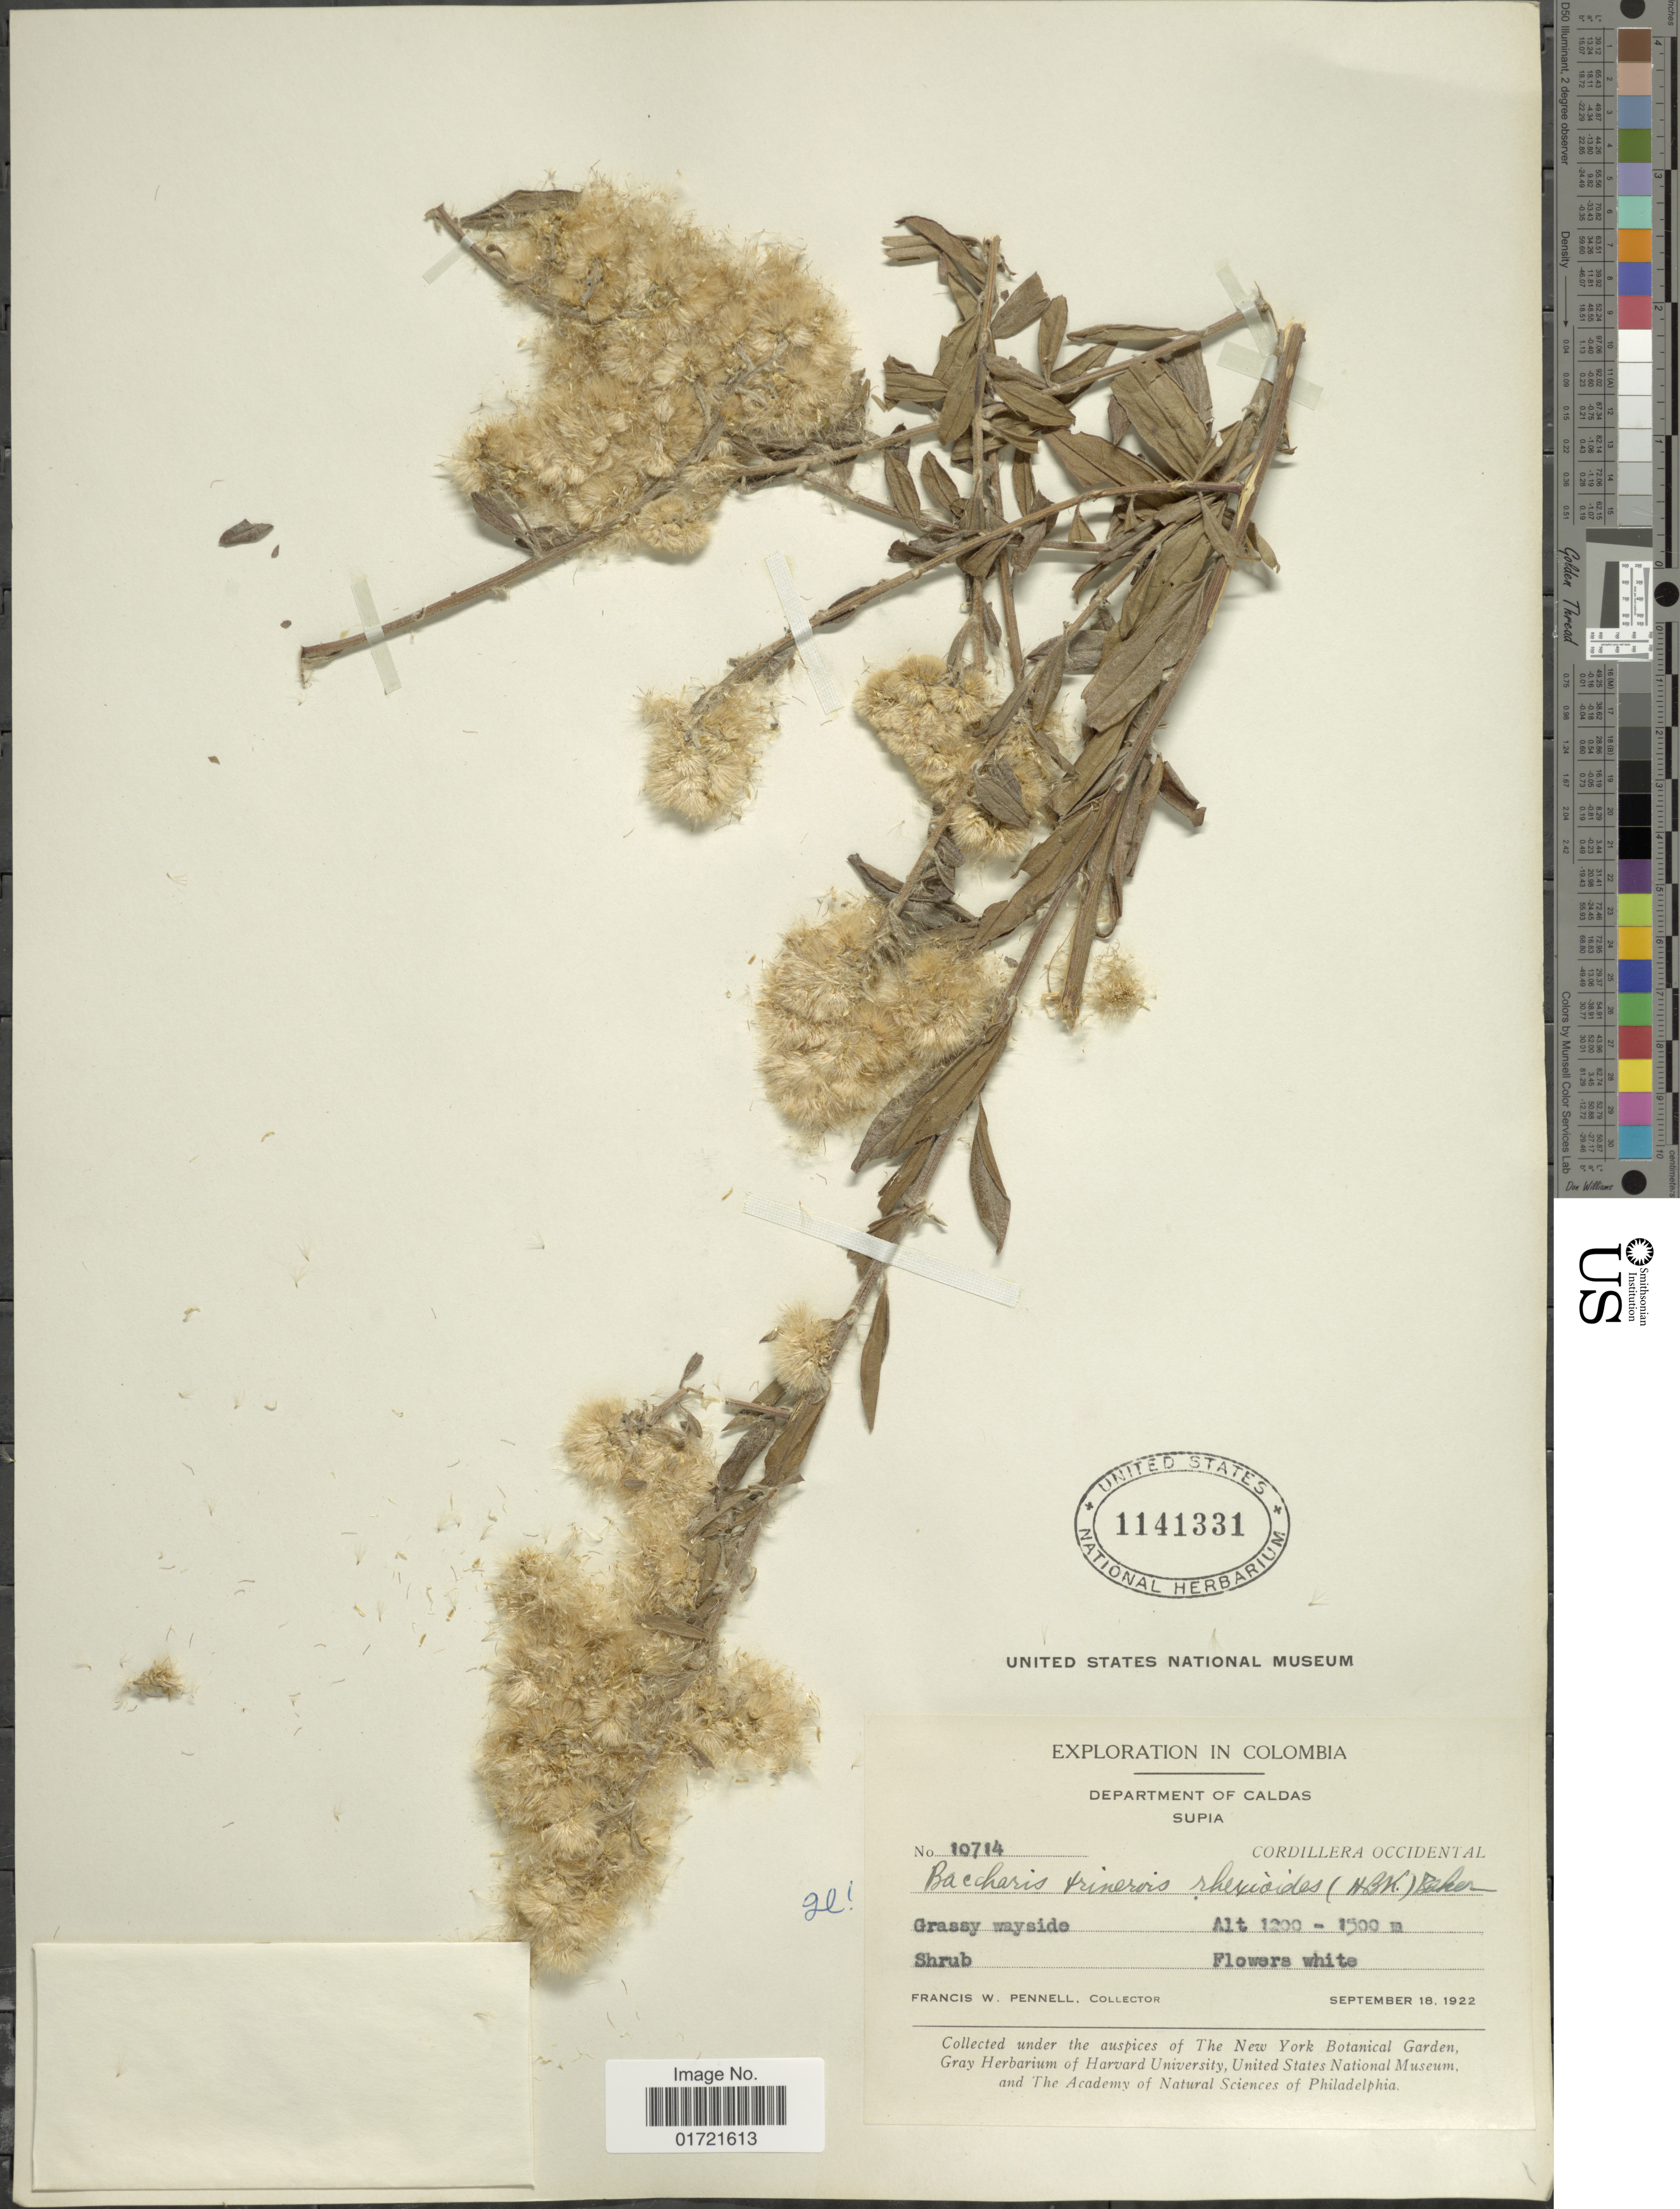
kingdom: Plantae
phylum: Tracheophyta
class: Magnoliopsida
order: Asterales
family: Asteraceae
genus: Baccharis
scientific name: Baccharis trinervis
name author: (Lam.) Pers.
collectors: F. W. Pennell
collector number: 10714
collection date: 1922-09-18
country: Colombia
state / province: Caldas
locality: Supia, Cordillera Occidental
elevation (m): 1200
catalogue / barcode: US 1141331